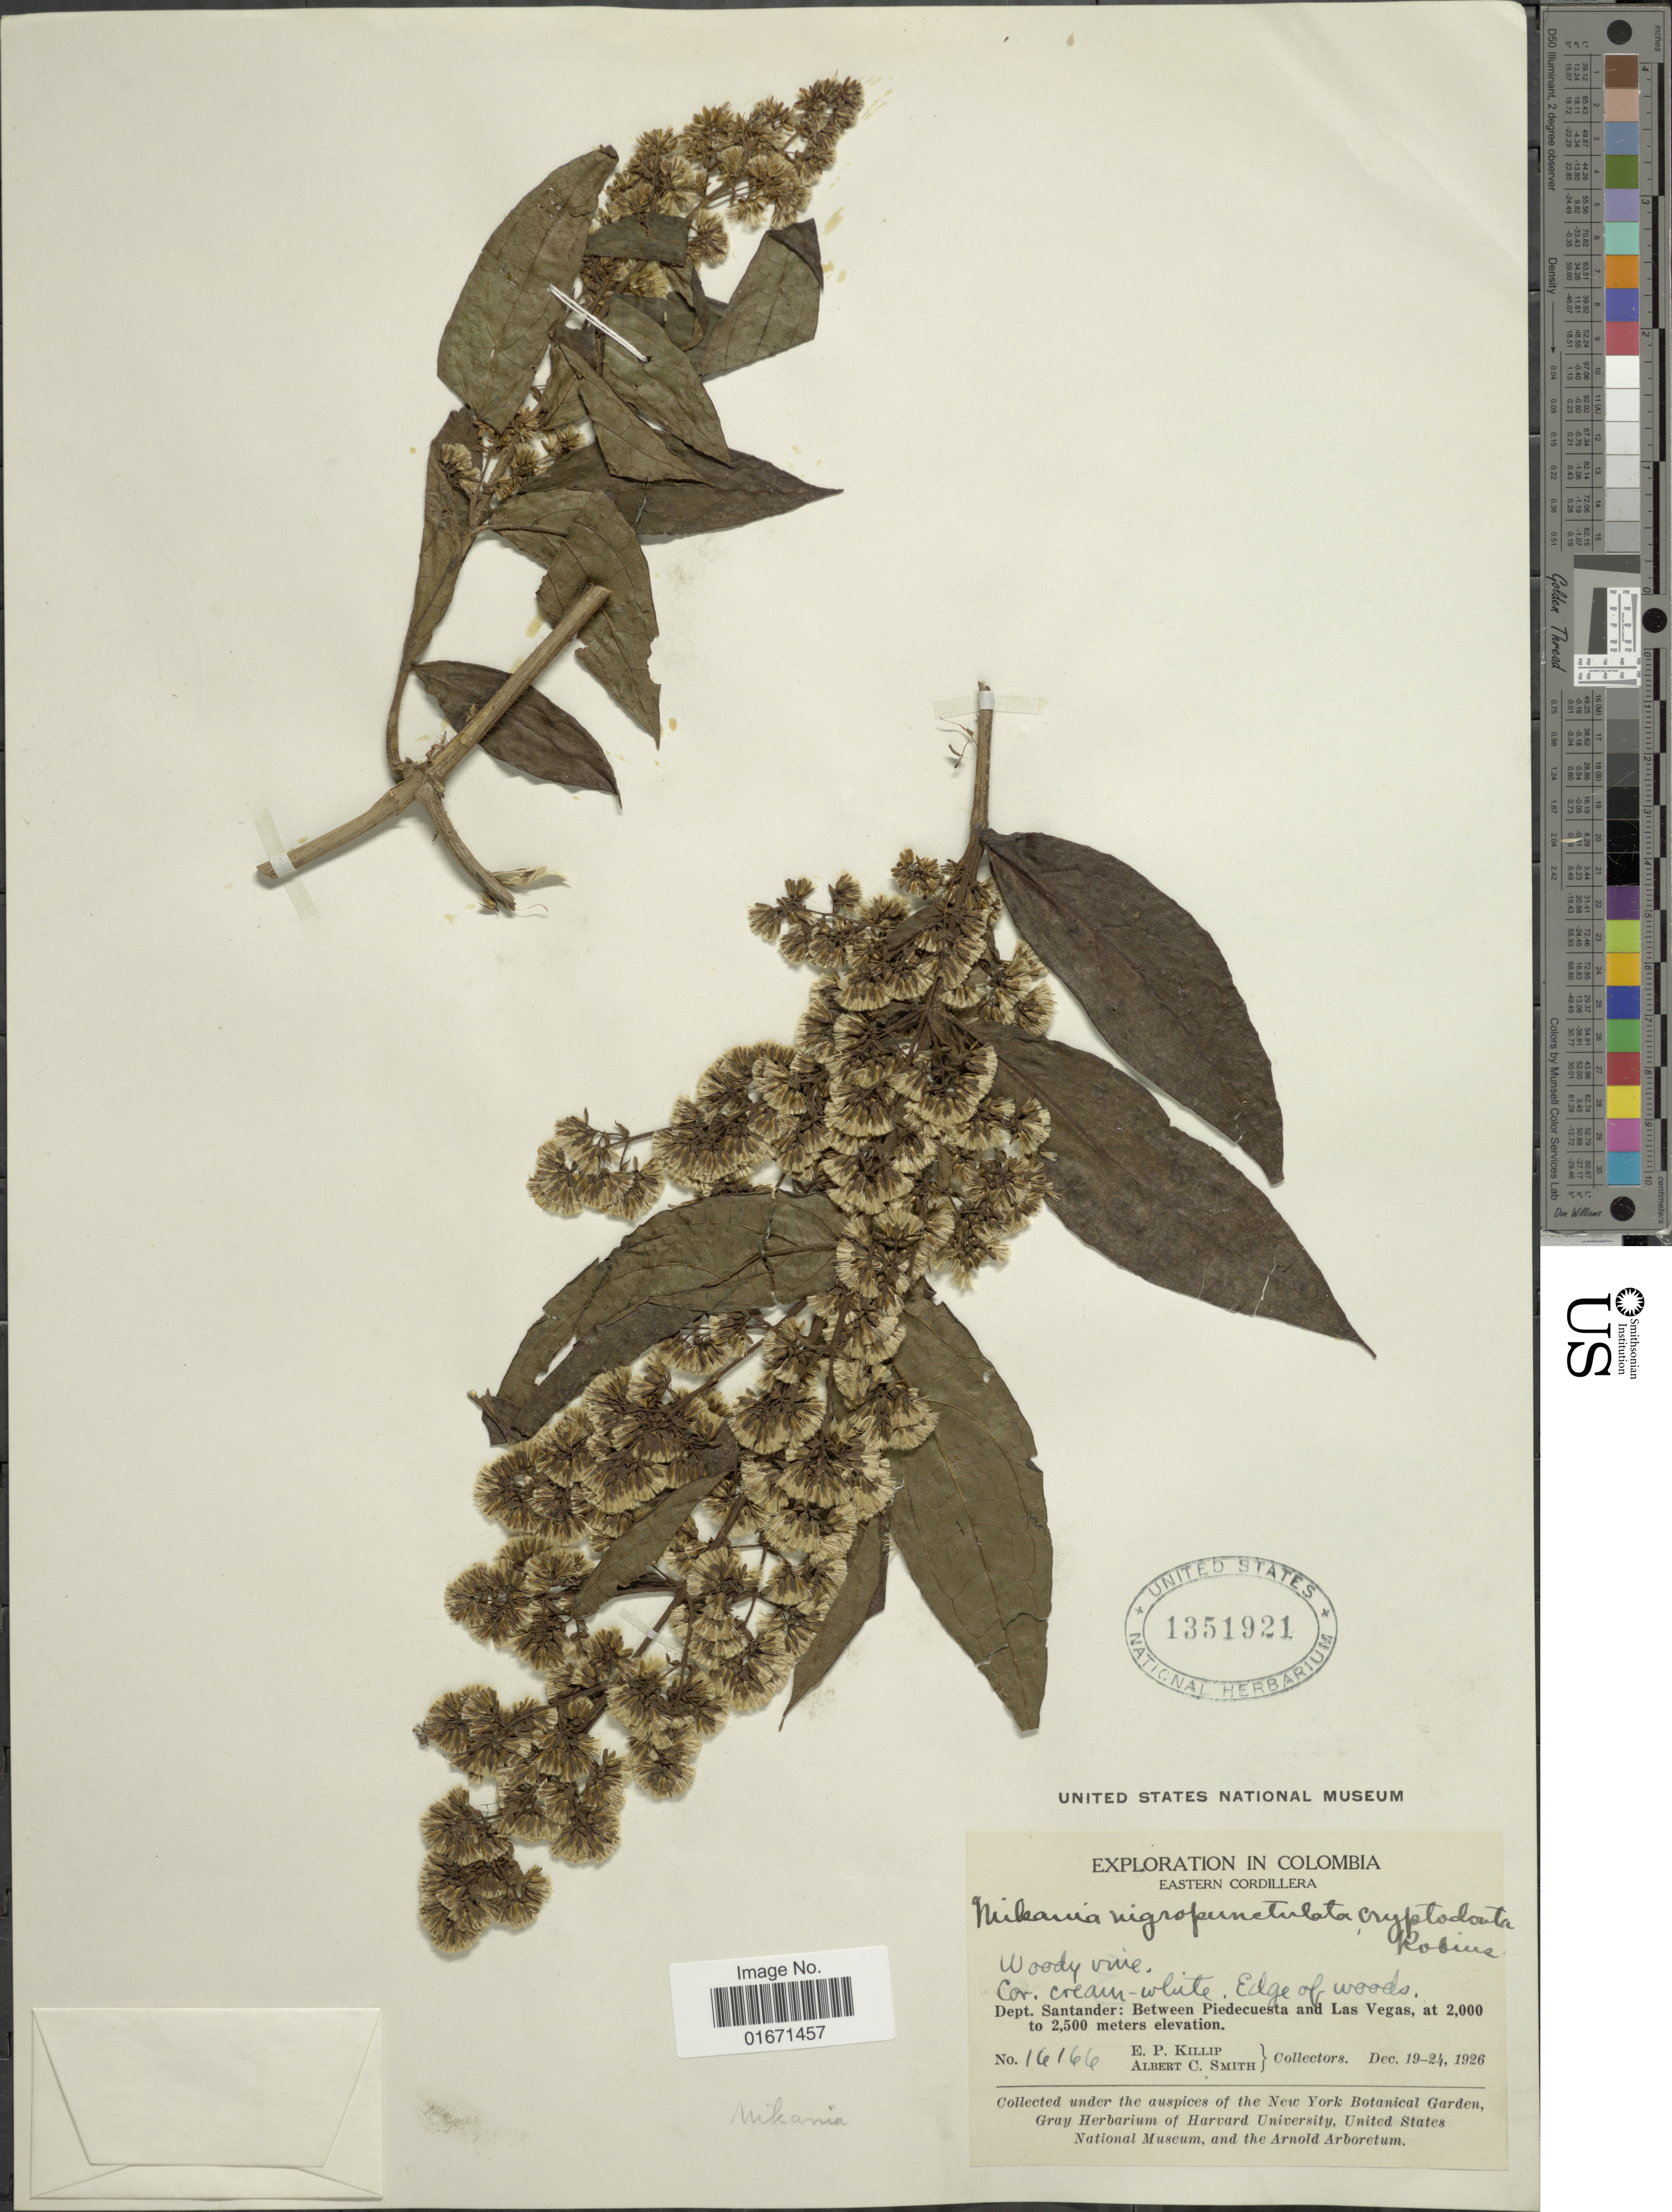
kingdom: Plantae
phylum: Tracheophyta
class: Magnoliopsida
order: Asterales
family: Asteraceae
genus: Mikania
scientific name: Mikania nigropunctulata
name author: Hieron.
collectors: E. P. Killip & A. C. Smith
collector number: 16166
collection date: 1926-12-19/1926-12-24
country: Colombia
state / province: Santander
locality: Eastern Cordillera. Dept. Santander: Between Piedecuesta and Las Vegas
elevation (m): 2000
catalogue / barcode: US 1351921